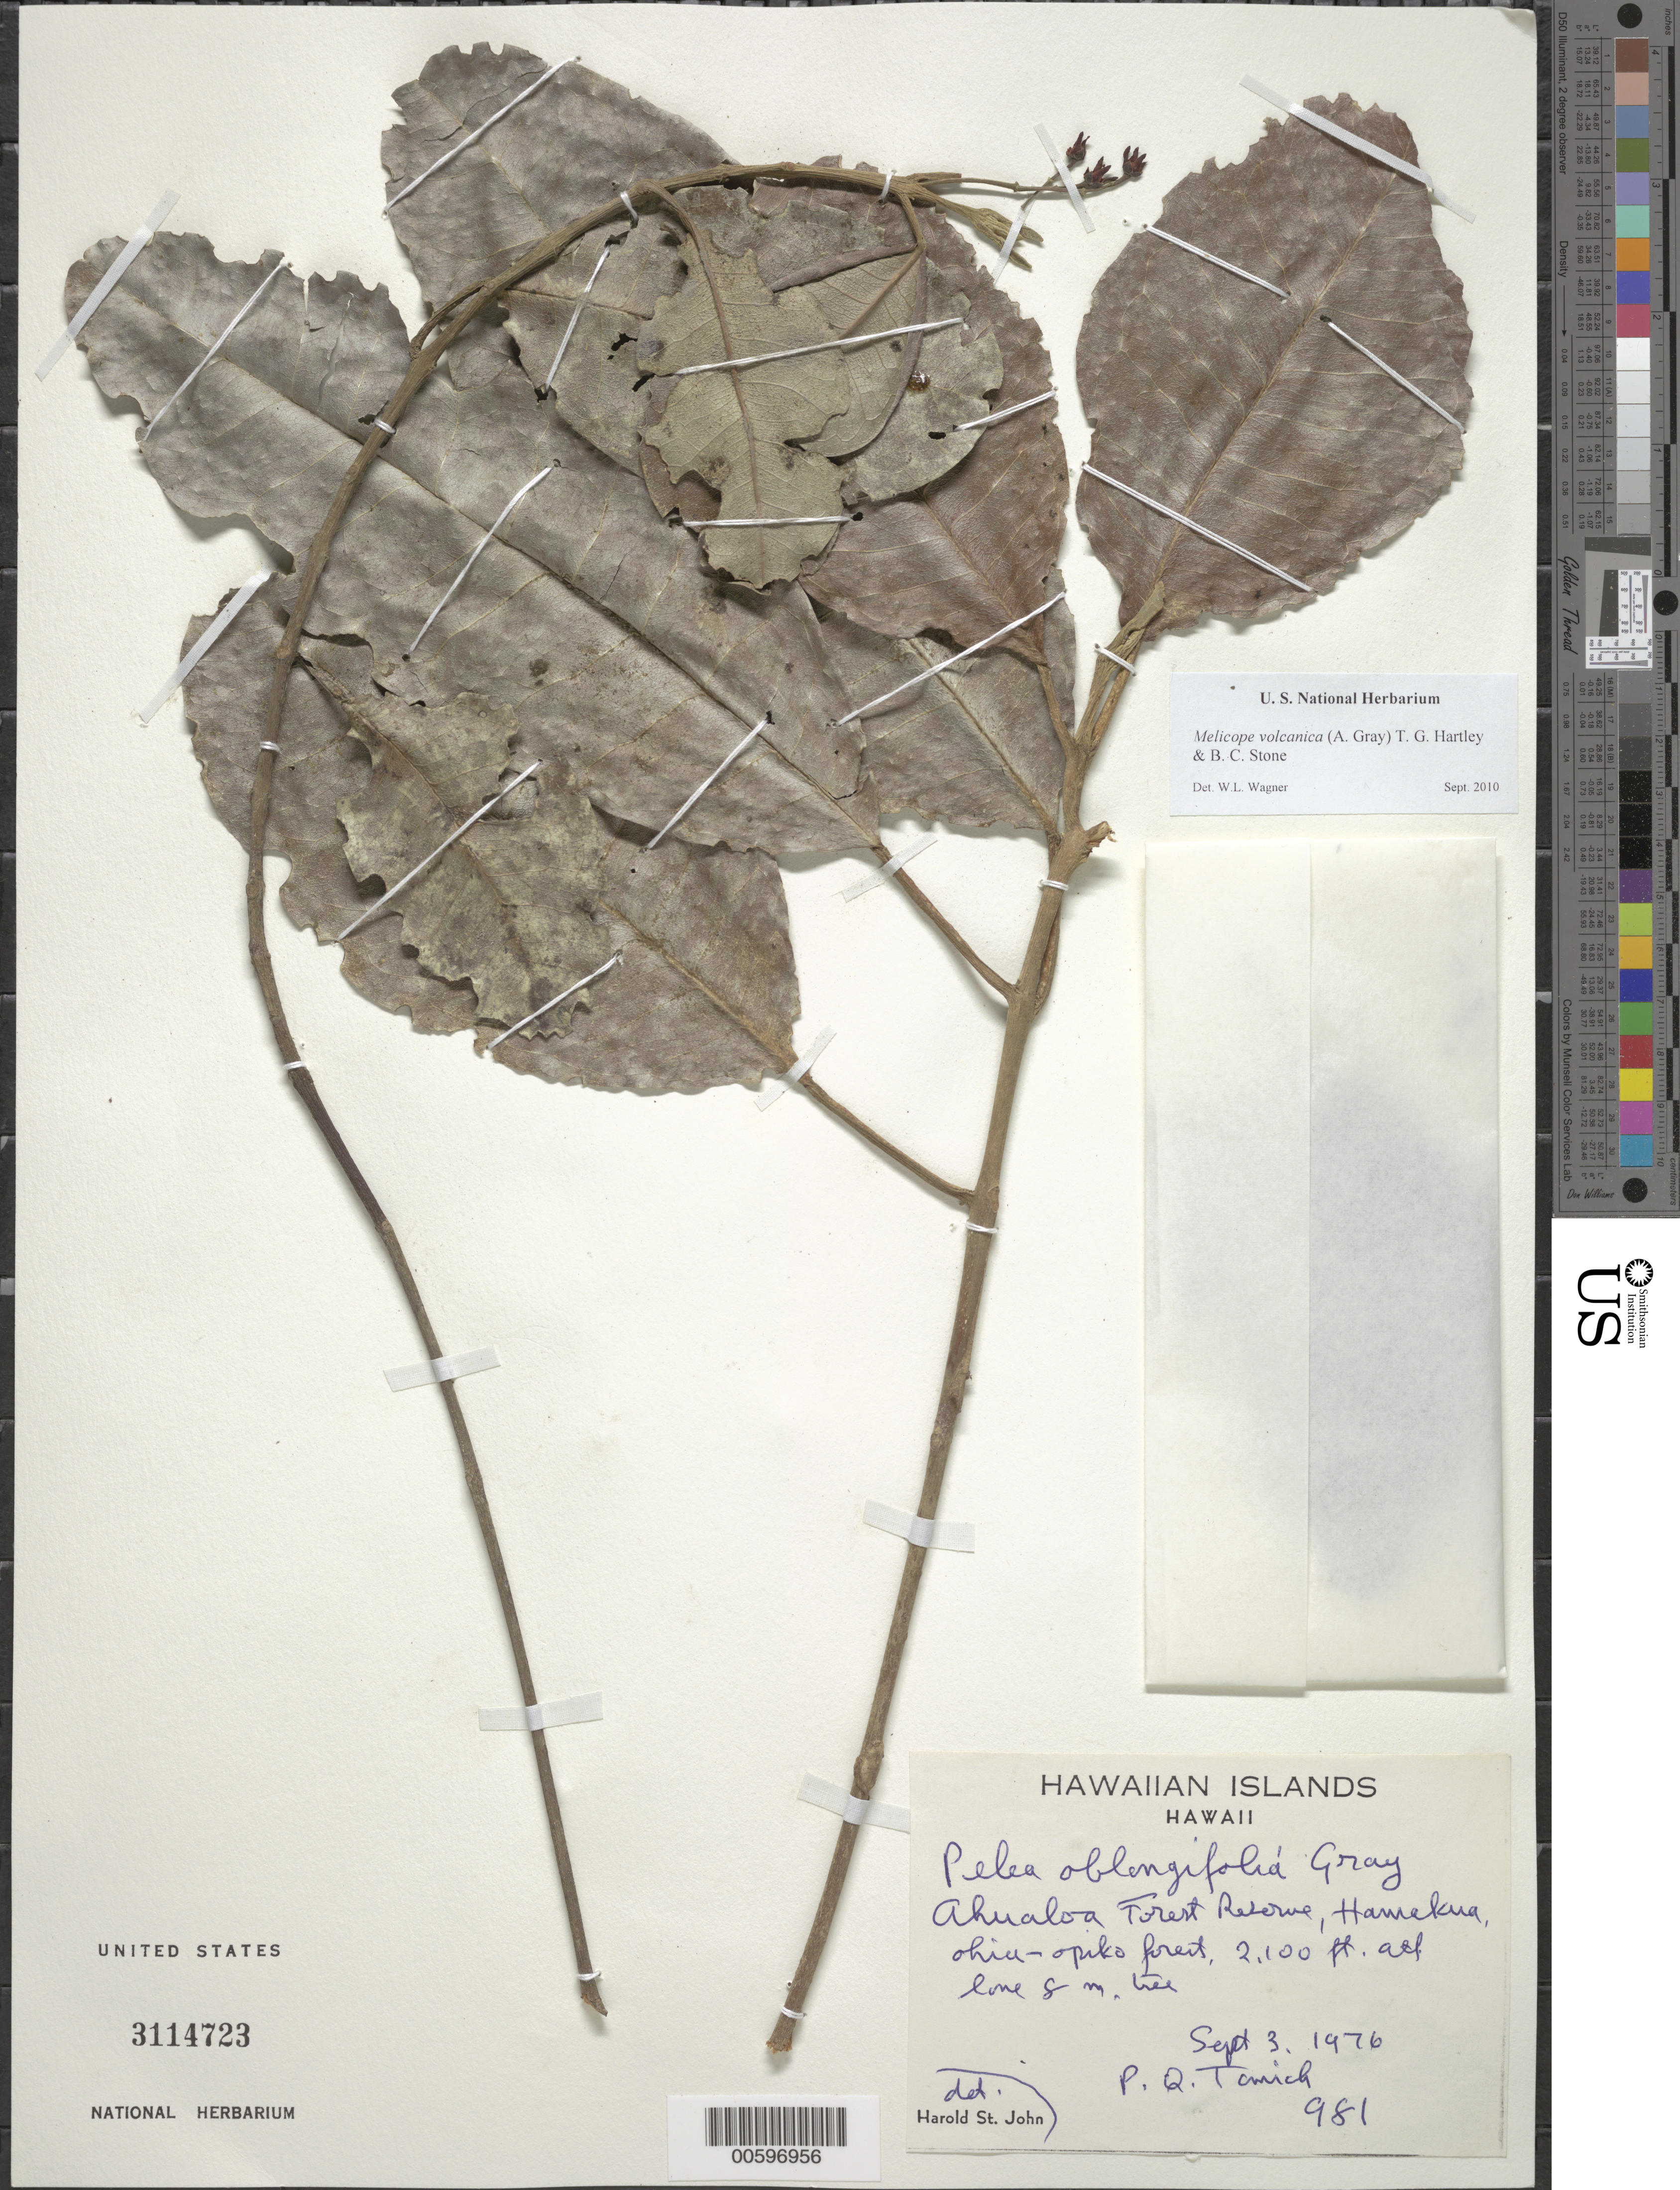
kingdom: Plantae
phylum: Tracheophyta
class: Magnoliopsida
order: Sapindales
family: Rutaceae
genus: Melicope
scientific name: Melicope volcanica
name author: (A. Gray) T.G. Hartley & B.C. Stone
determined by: Wagner, W. L., (BOT), Smithsonian Institution - National Museum of Natural History (UNITED STATES)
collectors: P. Tomich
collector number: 981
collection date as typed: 3 Sep 1976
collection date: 1976-09-03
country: United States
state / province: Hawaii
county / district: Hawaii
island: Hawaii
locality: Ahualoa For Res, Hamekua.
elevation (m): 640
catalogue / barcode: US 3114723